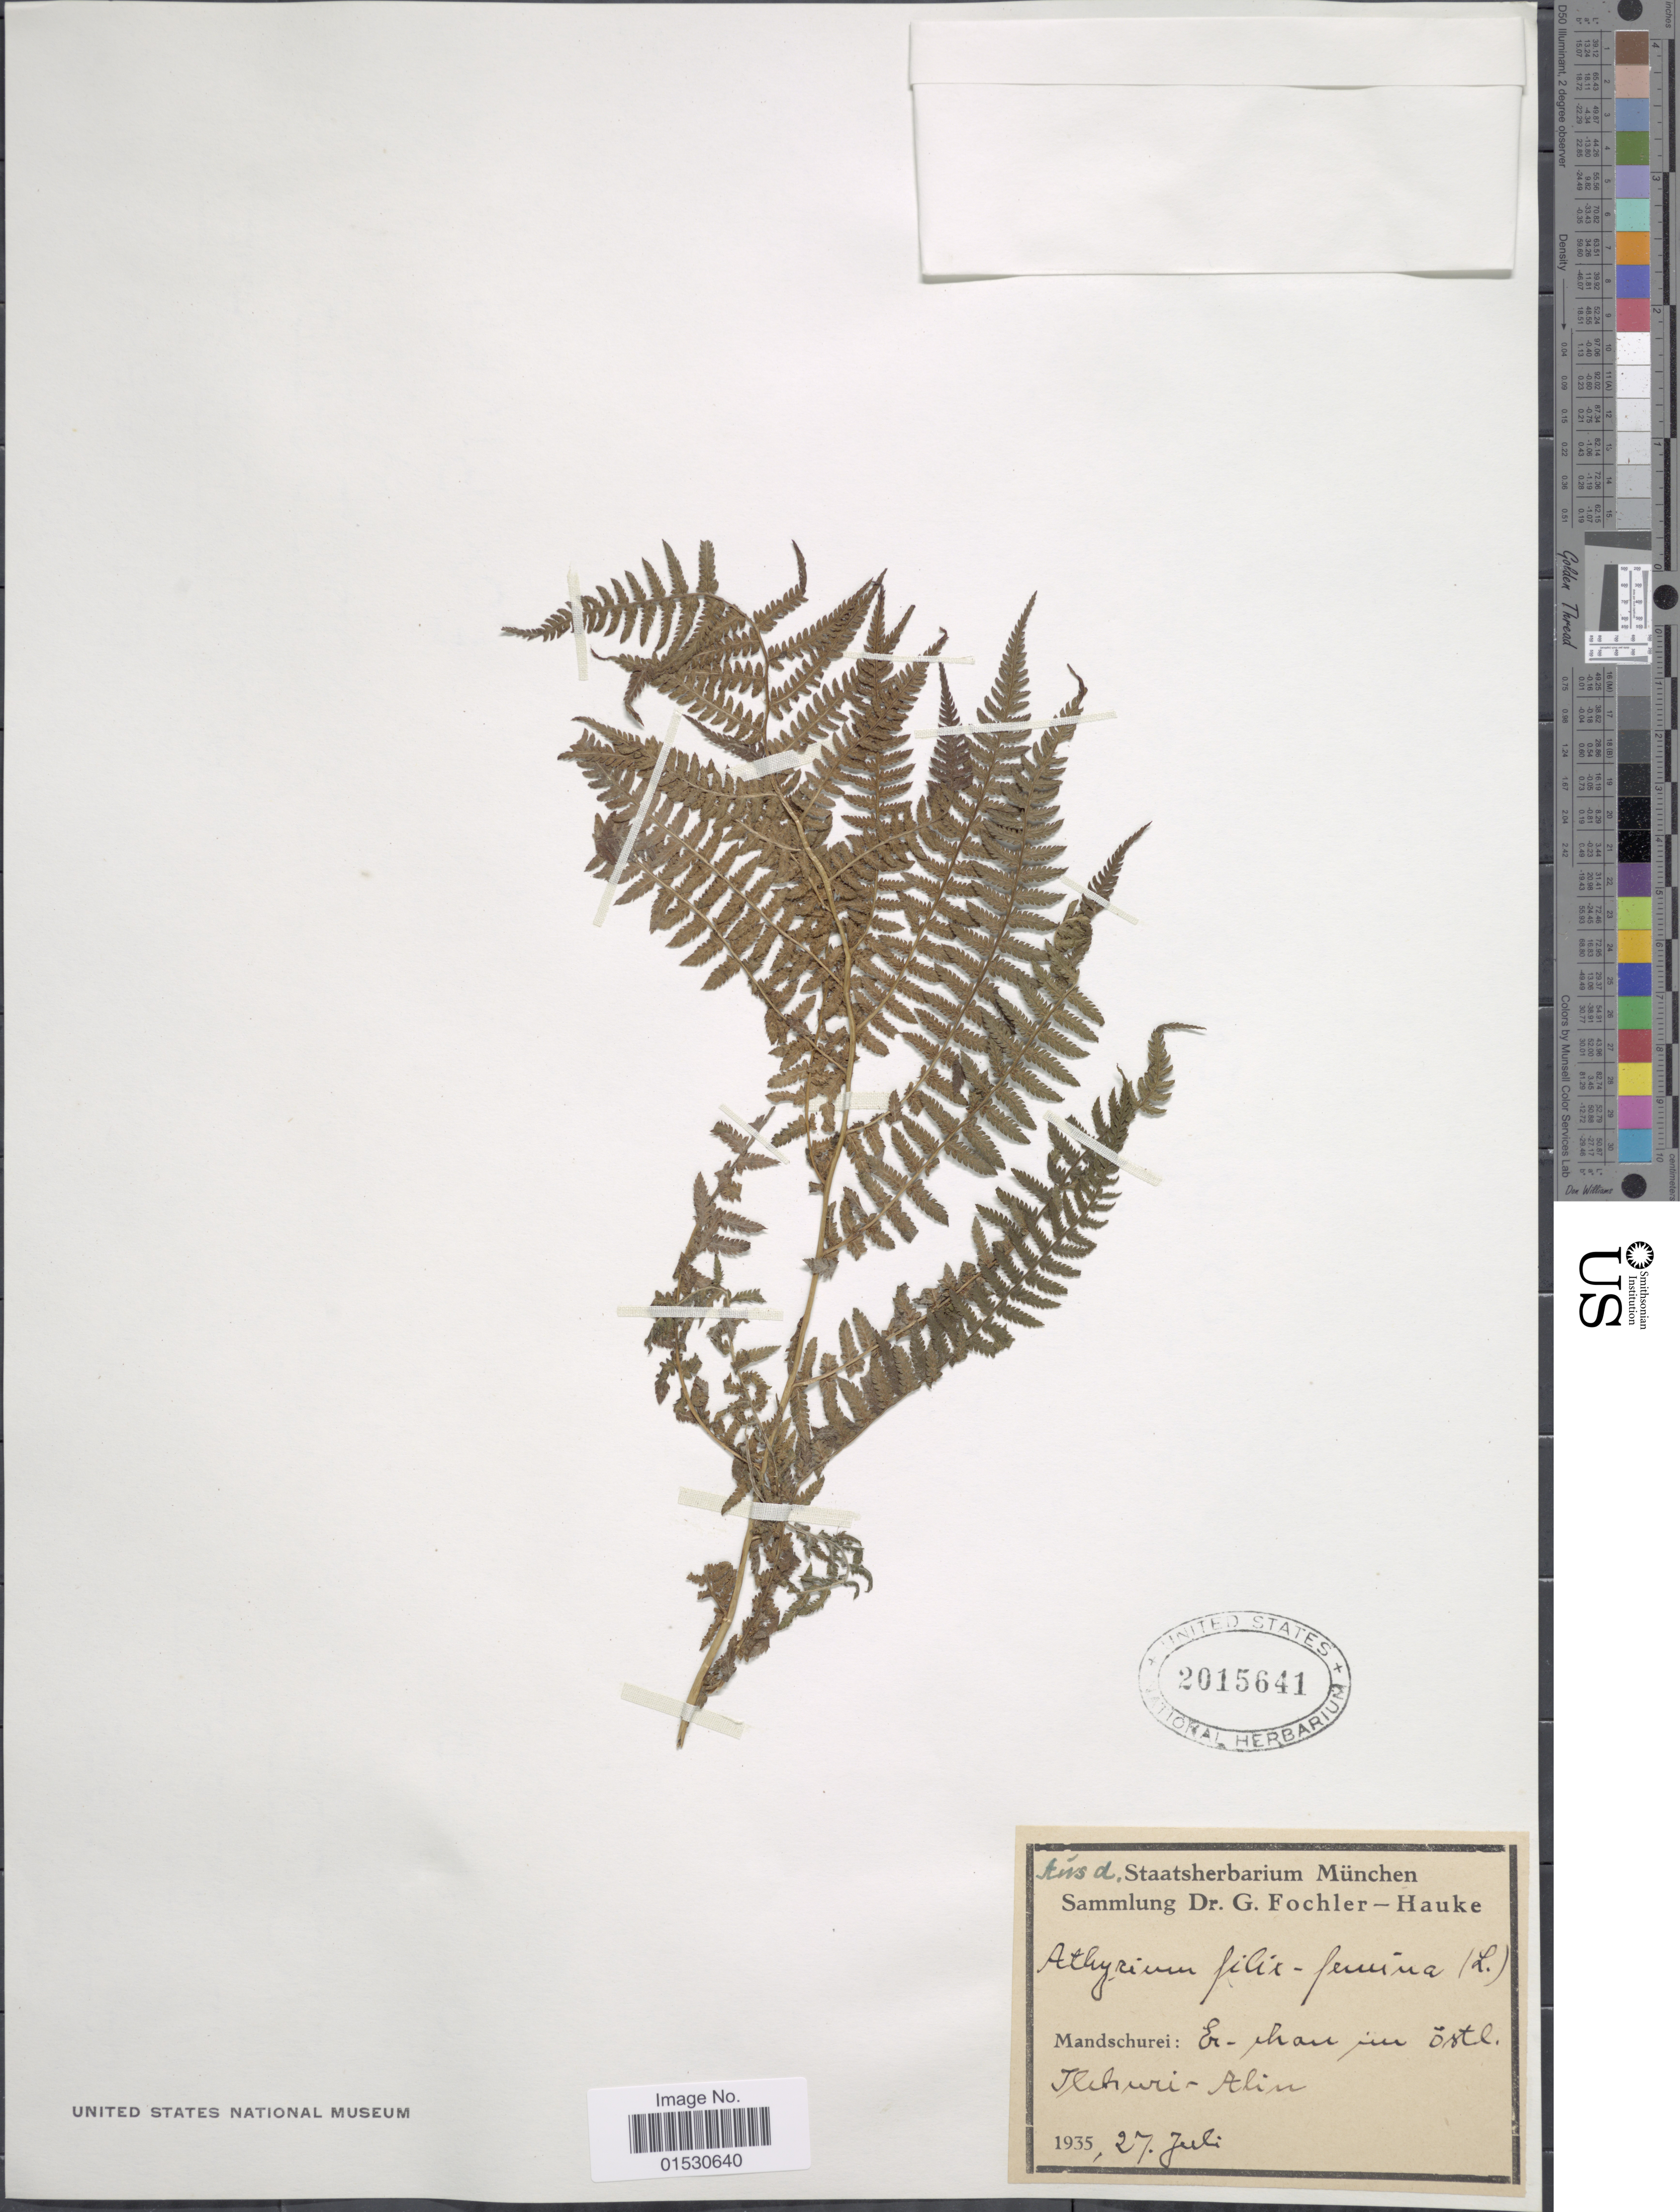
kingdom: Plantae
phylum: Tracheophyta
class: Polypodiopsida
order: Polypodiales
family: Athyriaceae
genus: Athyrium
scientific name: Athyrium filix-femina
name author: (L.) Roth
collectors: G. Fochler-Hauke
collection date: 1935-07-27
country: Mongolia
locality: Mandschurei: Er - chau ui Ostl, Ilihuri - Alin [interpreted]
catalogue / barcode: US 2015641